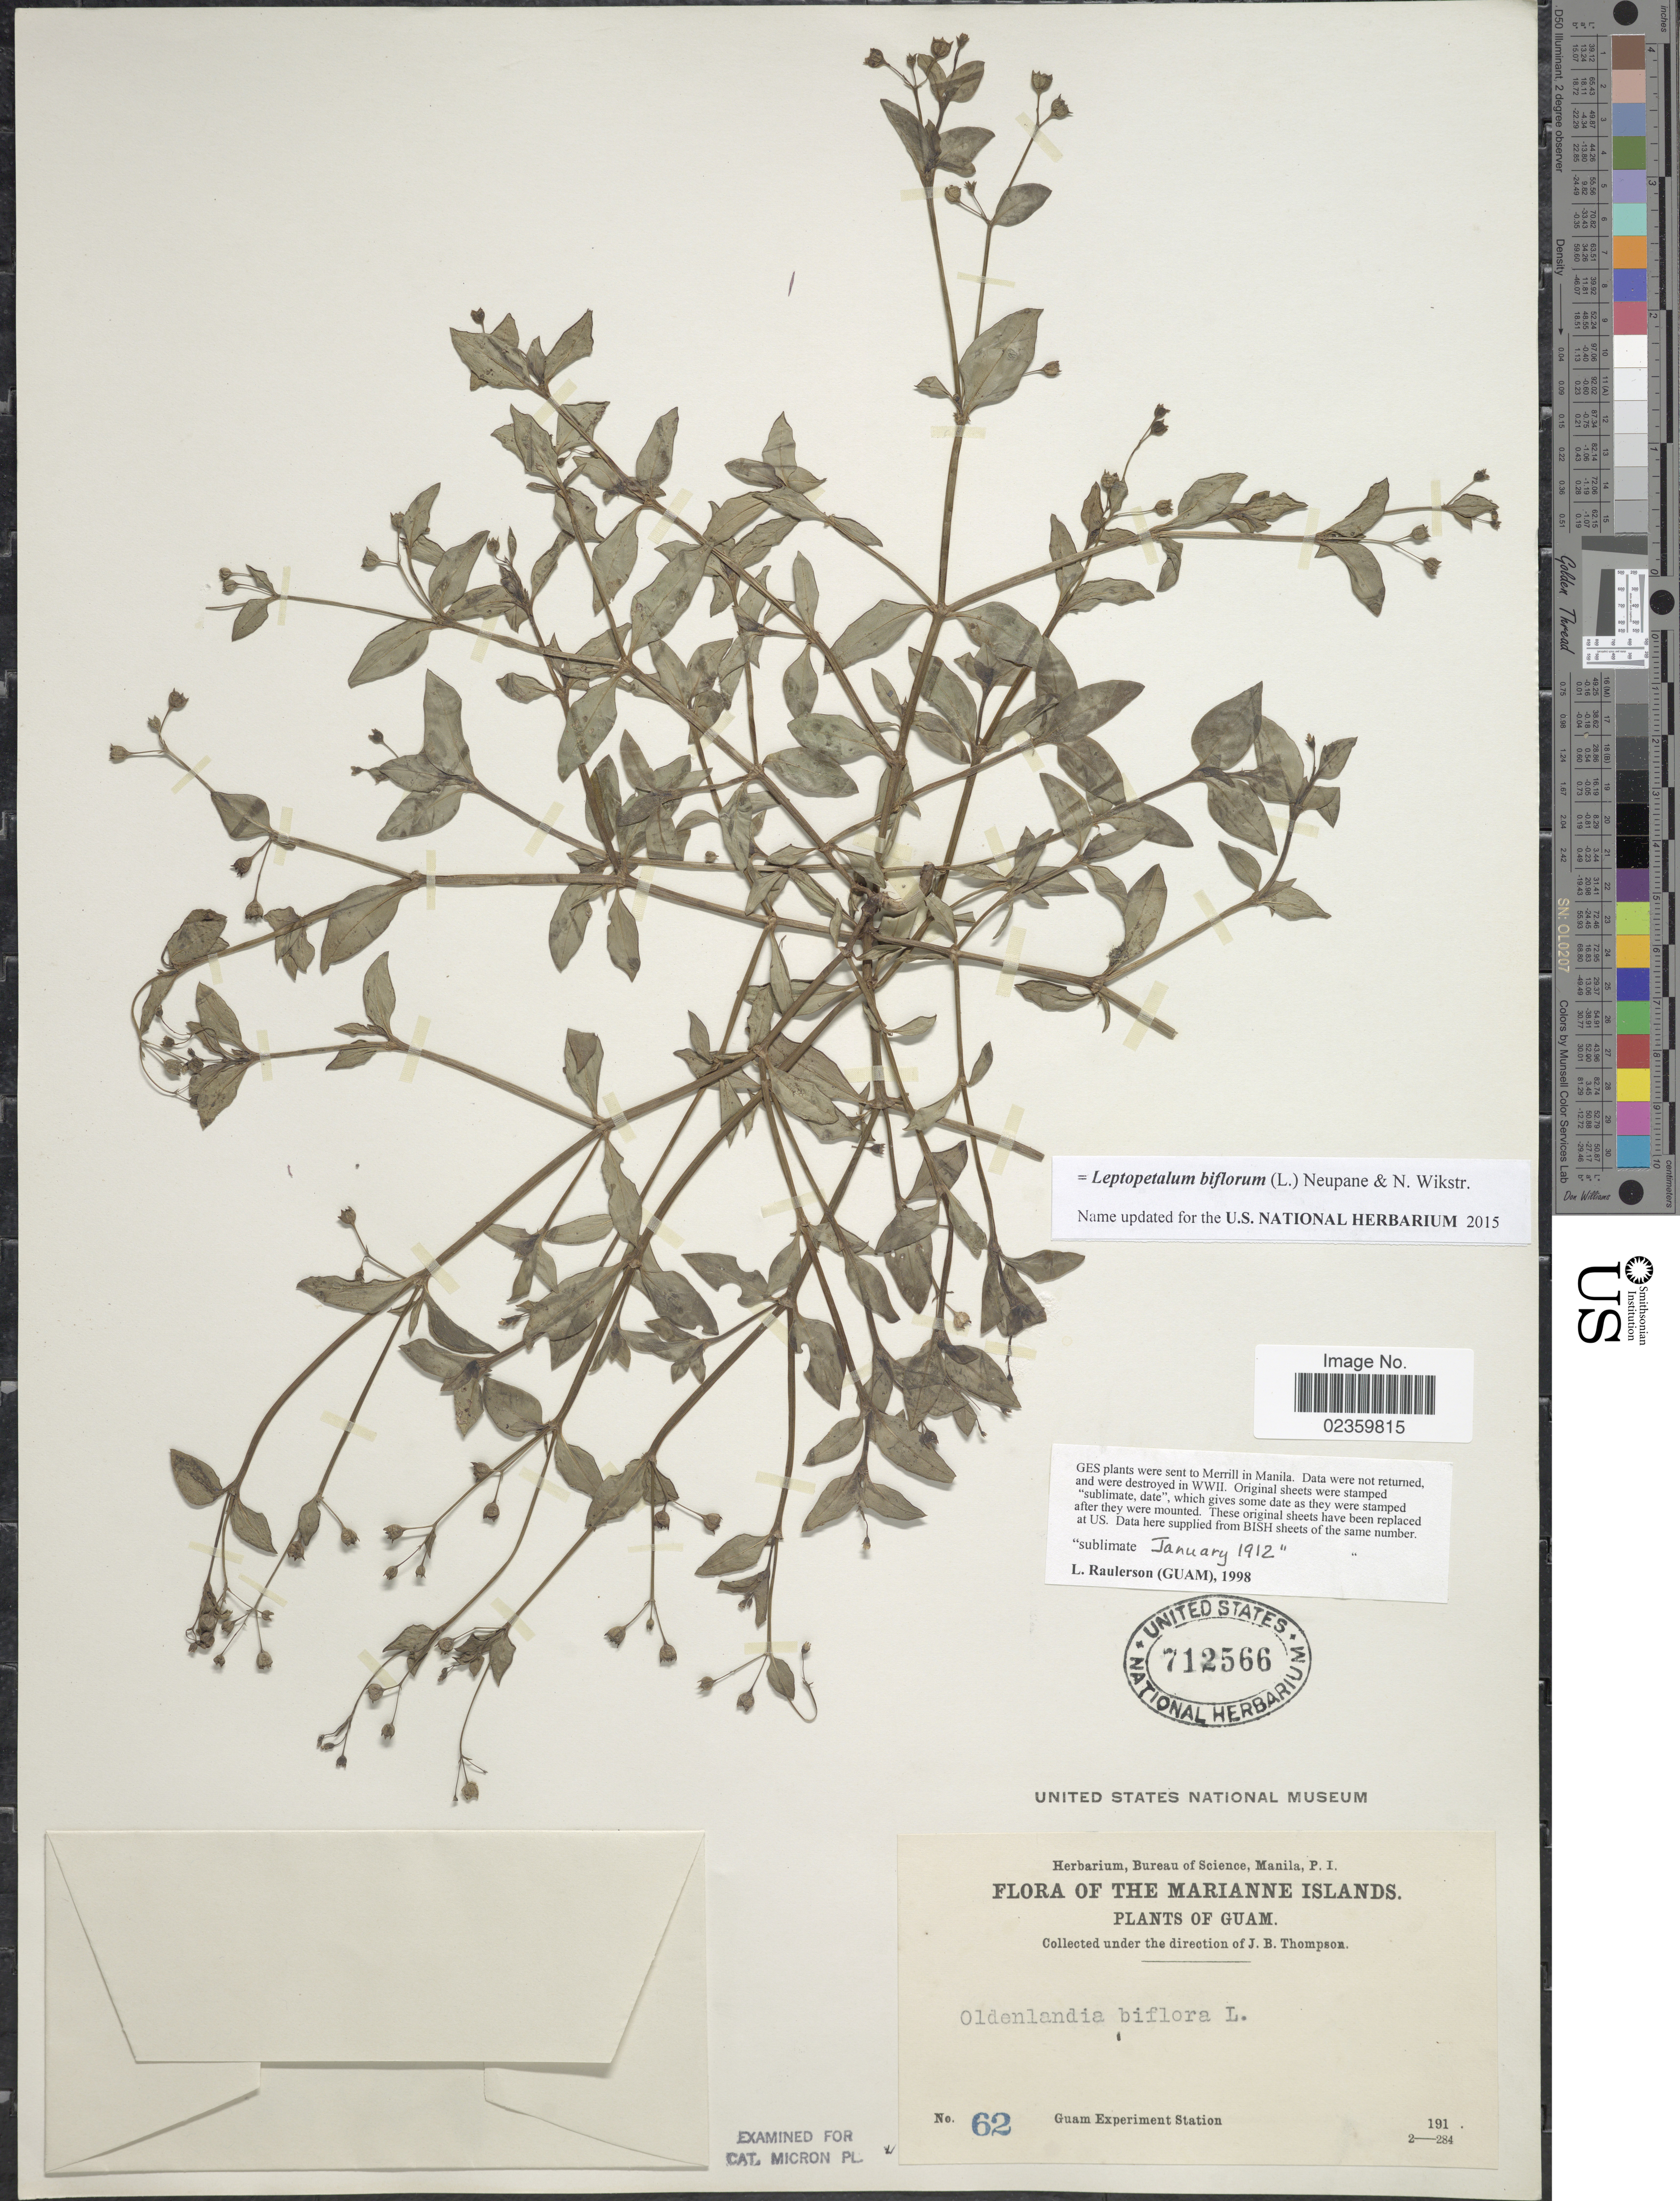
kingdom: Plantae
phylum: Tracheophyta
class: Magnoliopsida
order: Gentianales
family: Rubiaceae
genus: Leptopetalum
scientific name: Leptopetalum biflorum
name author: (L.) Neupane & N. Wikstr.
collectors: Guam Exp. Sta.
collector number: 62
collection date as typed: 191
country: Guam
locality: The Marianne Islands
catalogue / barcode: US 712566